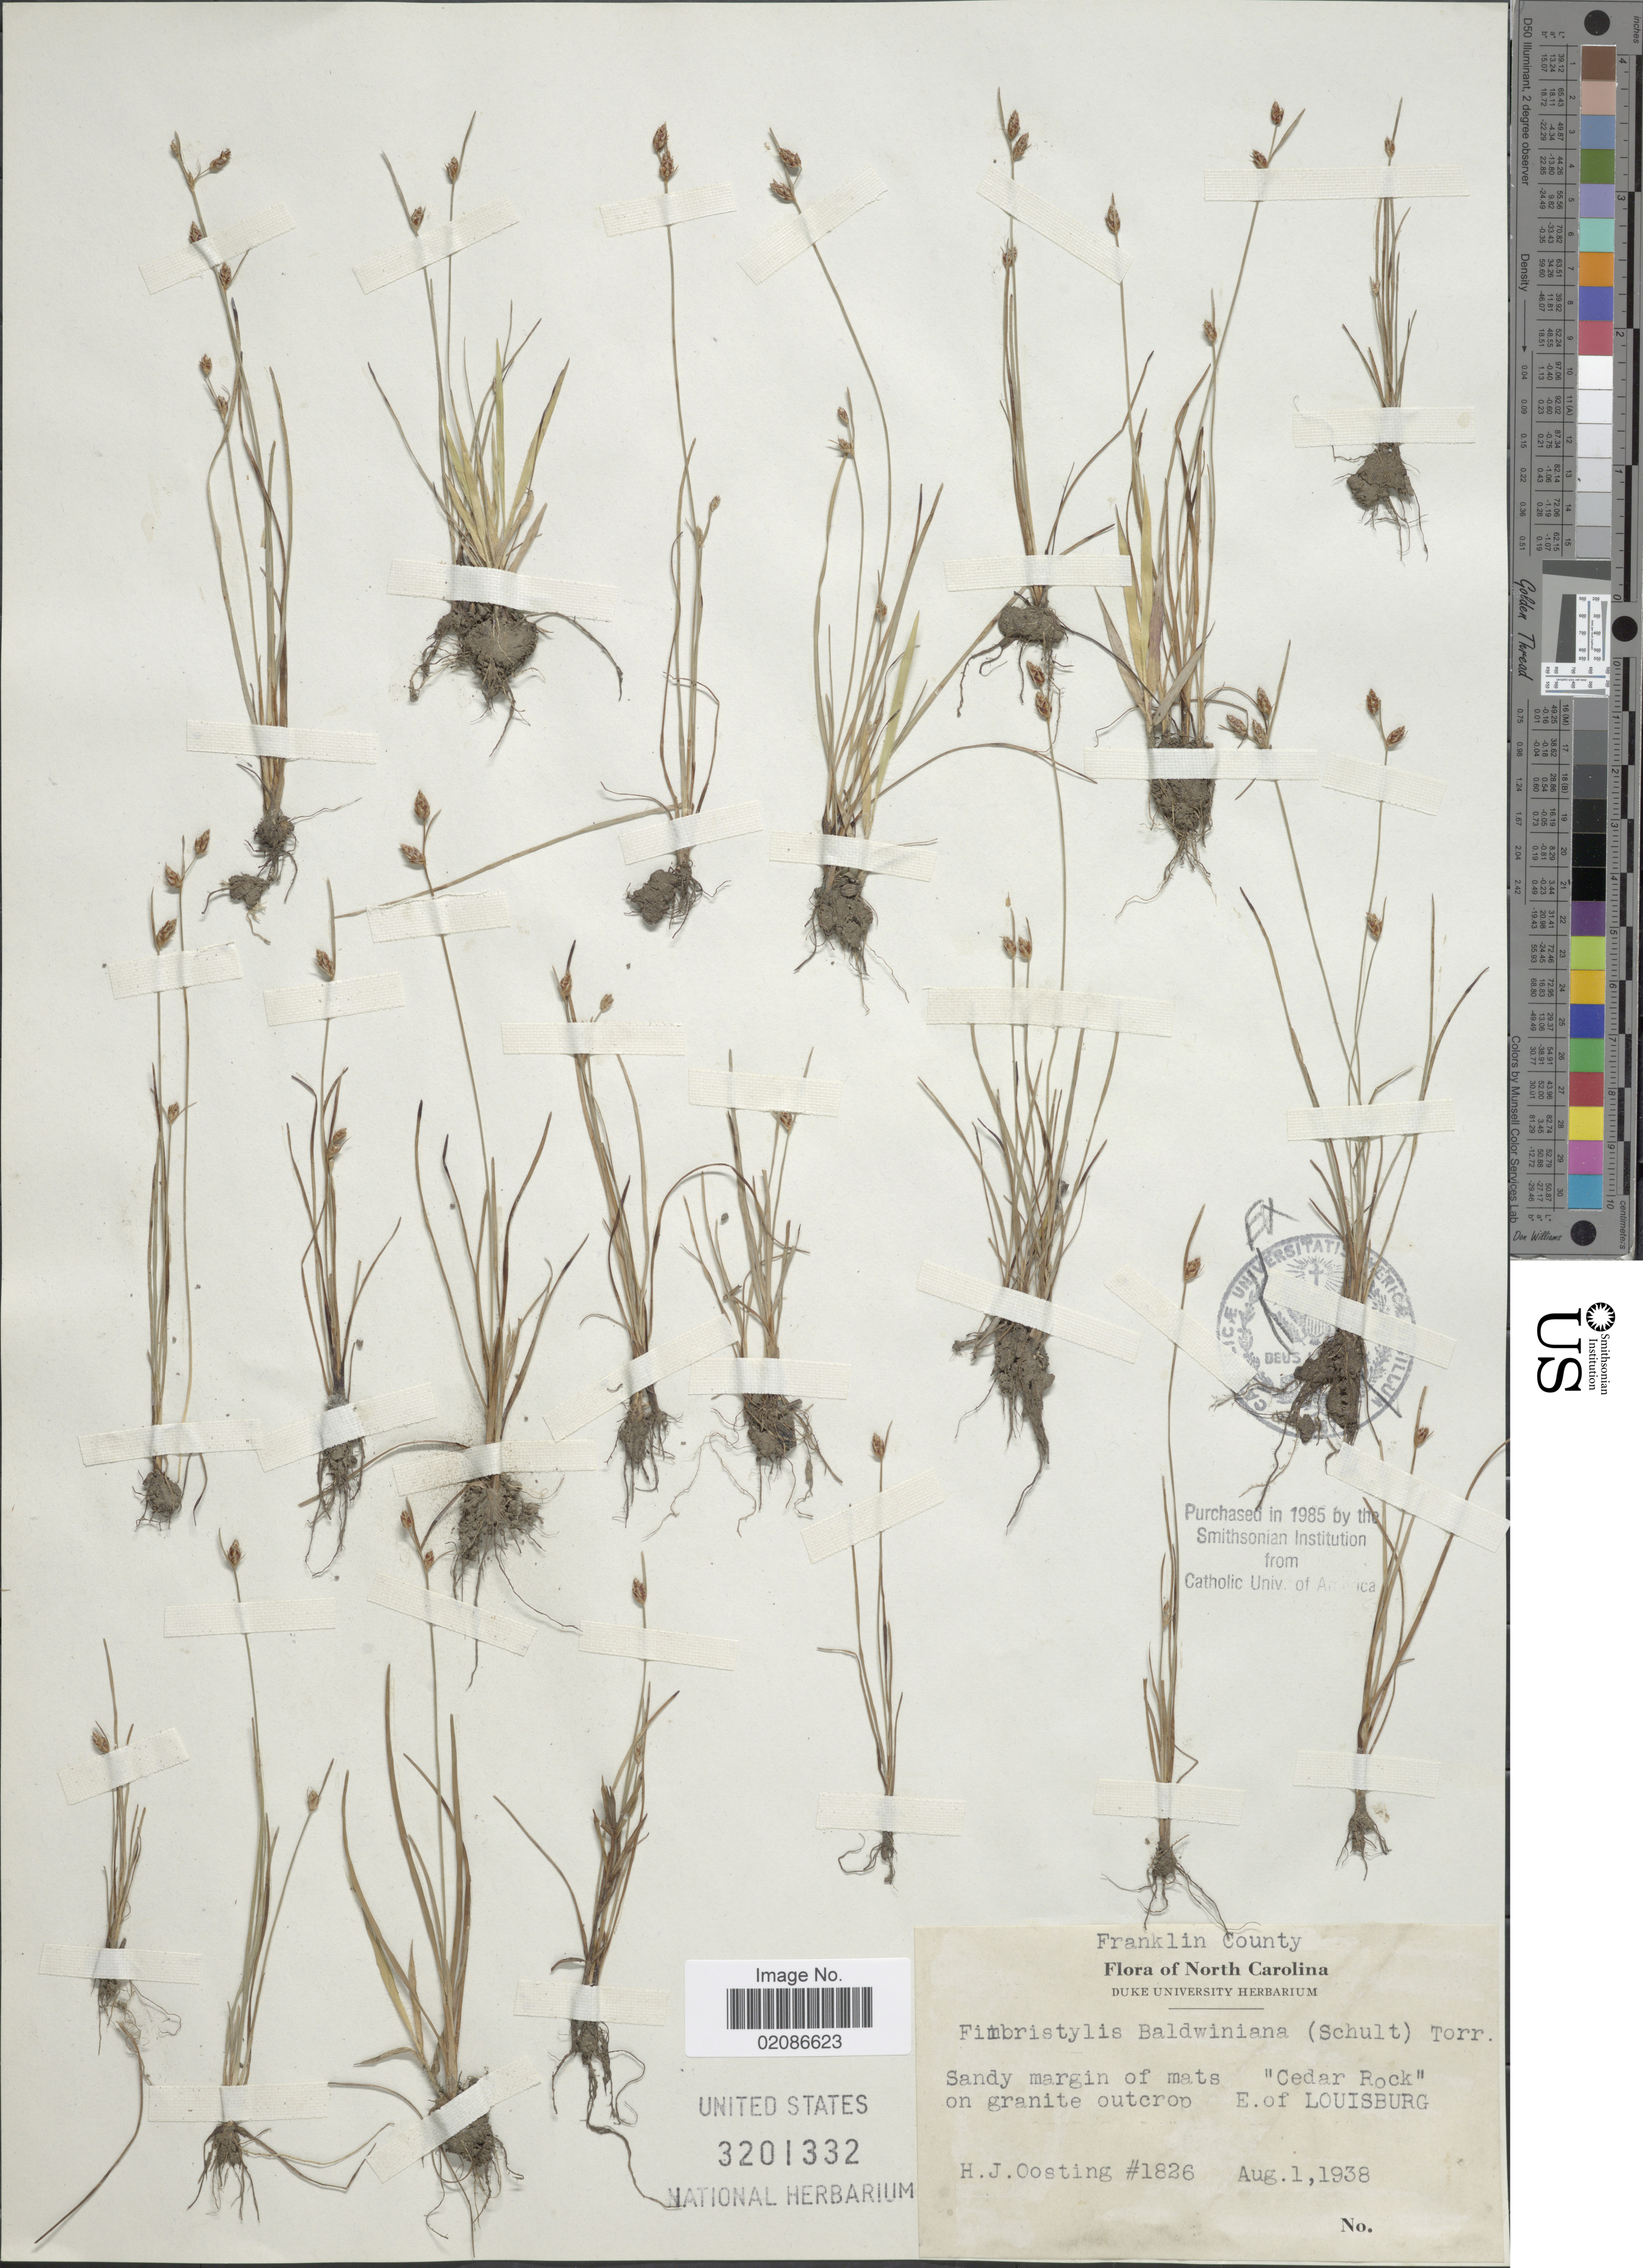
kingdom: Plantae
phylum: Tracheophyta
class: Liliopsida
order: Poales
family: Cyperaceae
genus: Fimbristylis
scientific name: Fimbristylis dichotoma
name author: (L.) Vahl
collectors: H. Oosting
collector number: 1826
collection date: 1938-08-01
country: United States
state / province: North Carolina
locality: Franklin County. Sandy margin of mats "Cedar Rock"on granite outcrop. E. of Louisburg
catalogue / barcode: US 3201332